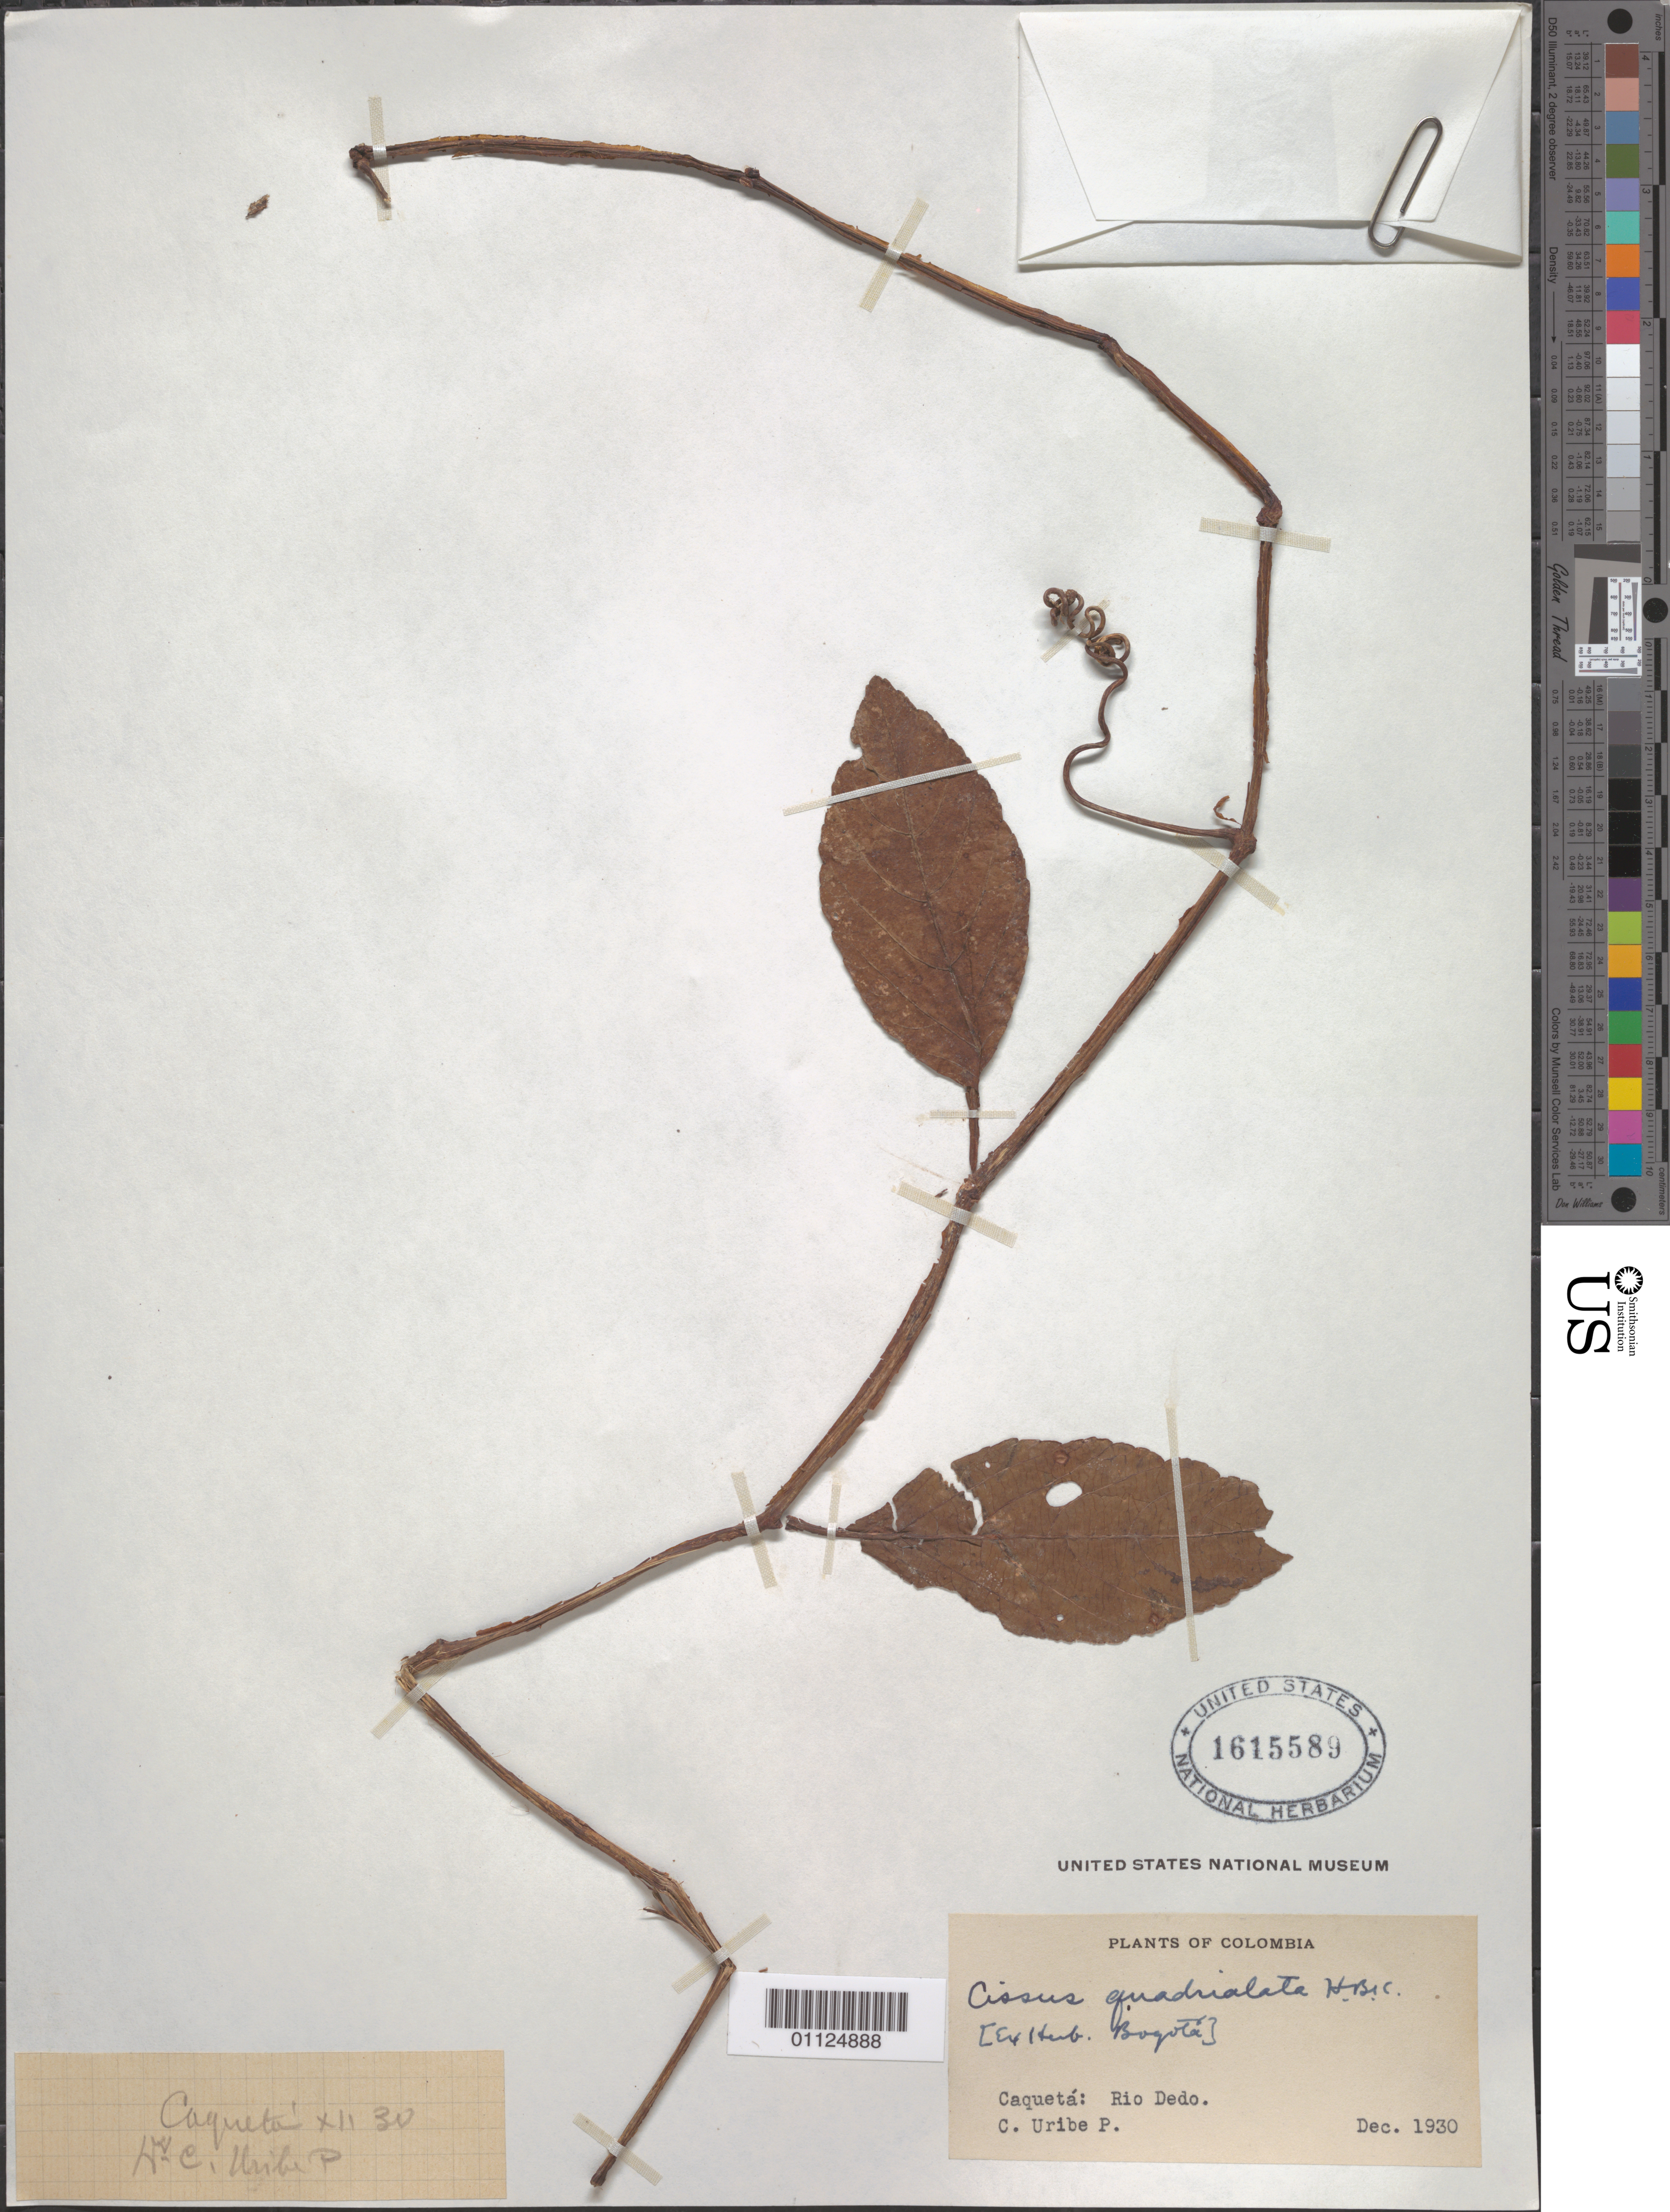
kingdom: Plantae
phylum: Tracheophyta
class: Magnoliopsida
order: Vitales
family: Vitaceae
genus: Cissus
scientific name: Cissus erosa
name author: Rich.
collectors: C. Uribe P.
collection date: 1930-12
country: Colombia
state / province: Caquetá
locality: Rio Dedo.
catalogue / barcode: US 1615589